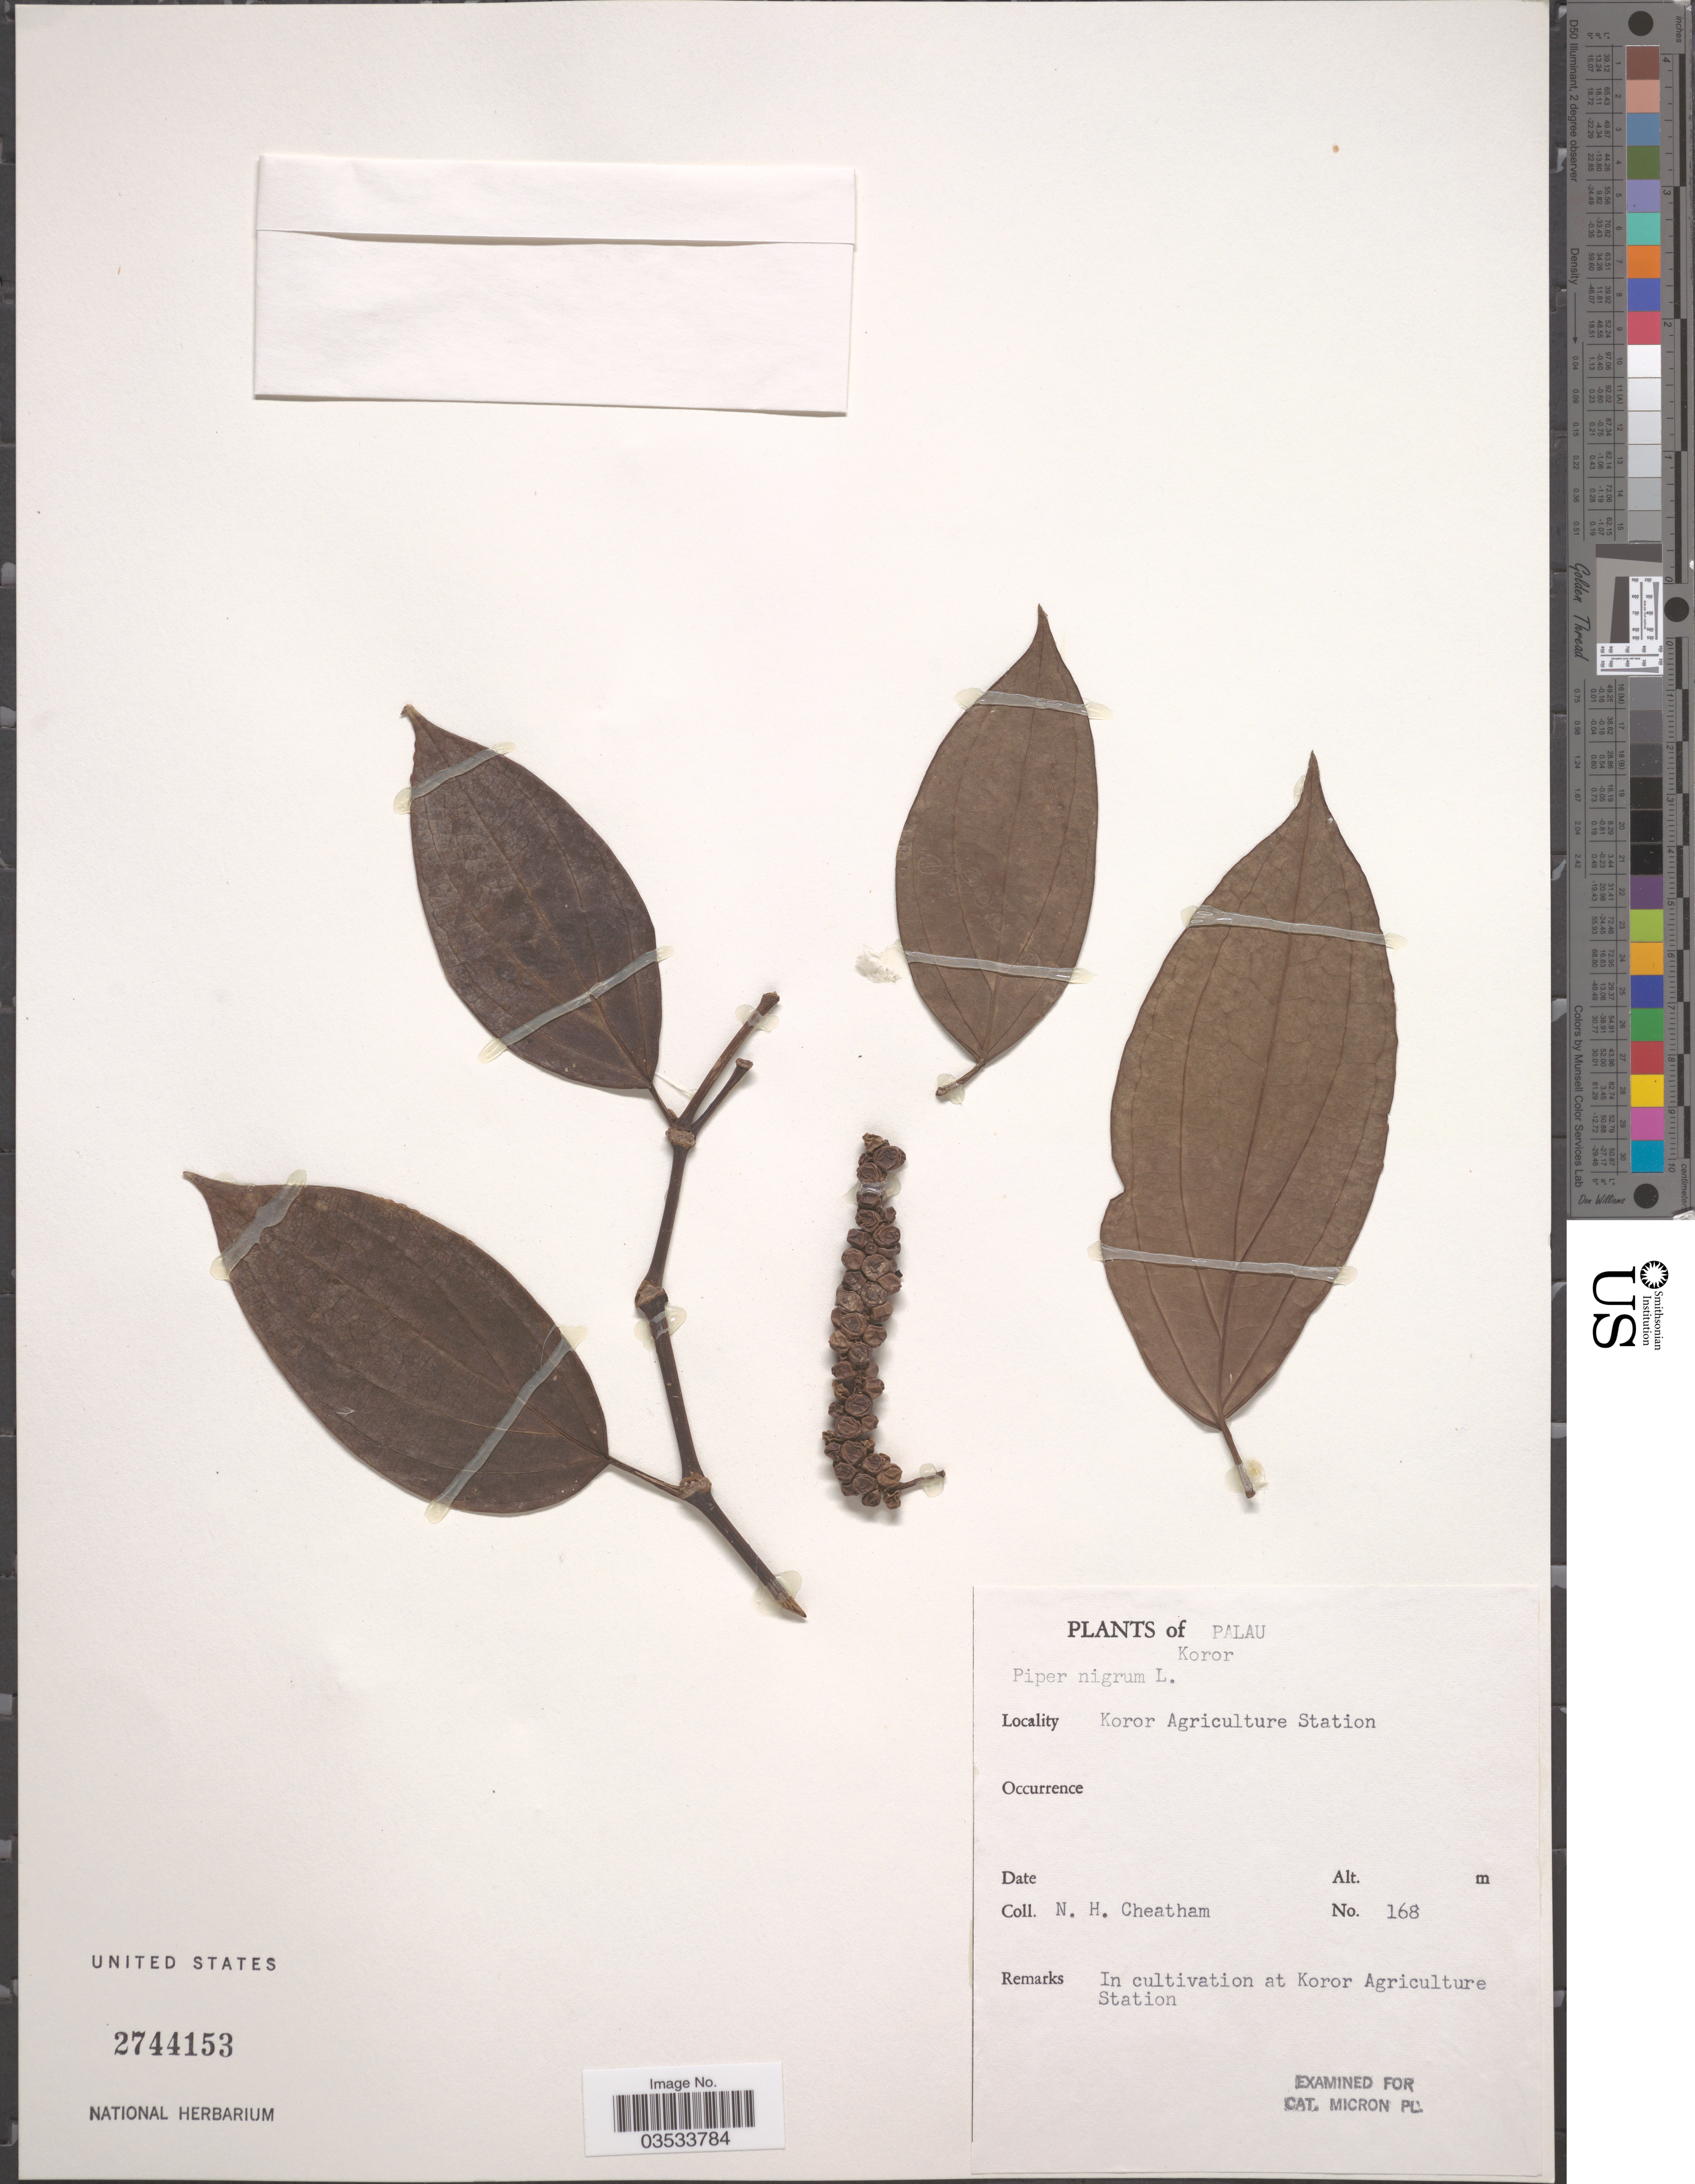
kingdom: Plantae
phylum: Tracheophyta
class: Magnoliopsida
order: Piperales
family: Piperaceae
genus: Piper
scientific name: Piper nigrum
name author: L.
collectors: N. H. Cheatham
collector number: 168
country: Palau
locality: Palau. Koror. Koror Agriculture Station.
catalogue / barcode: US 2744153